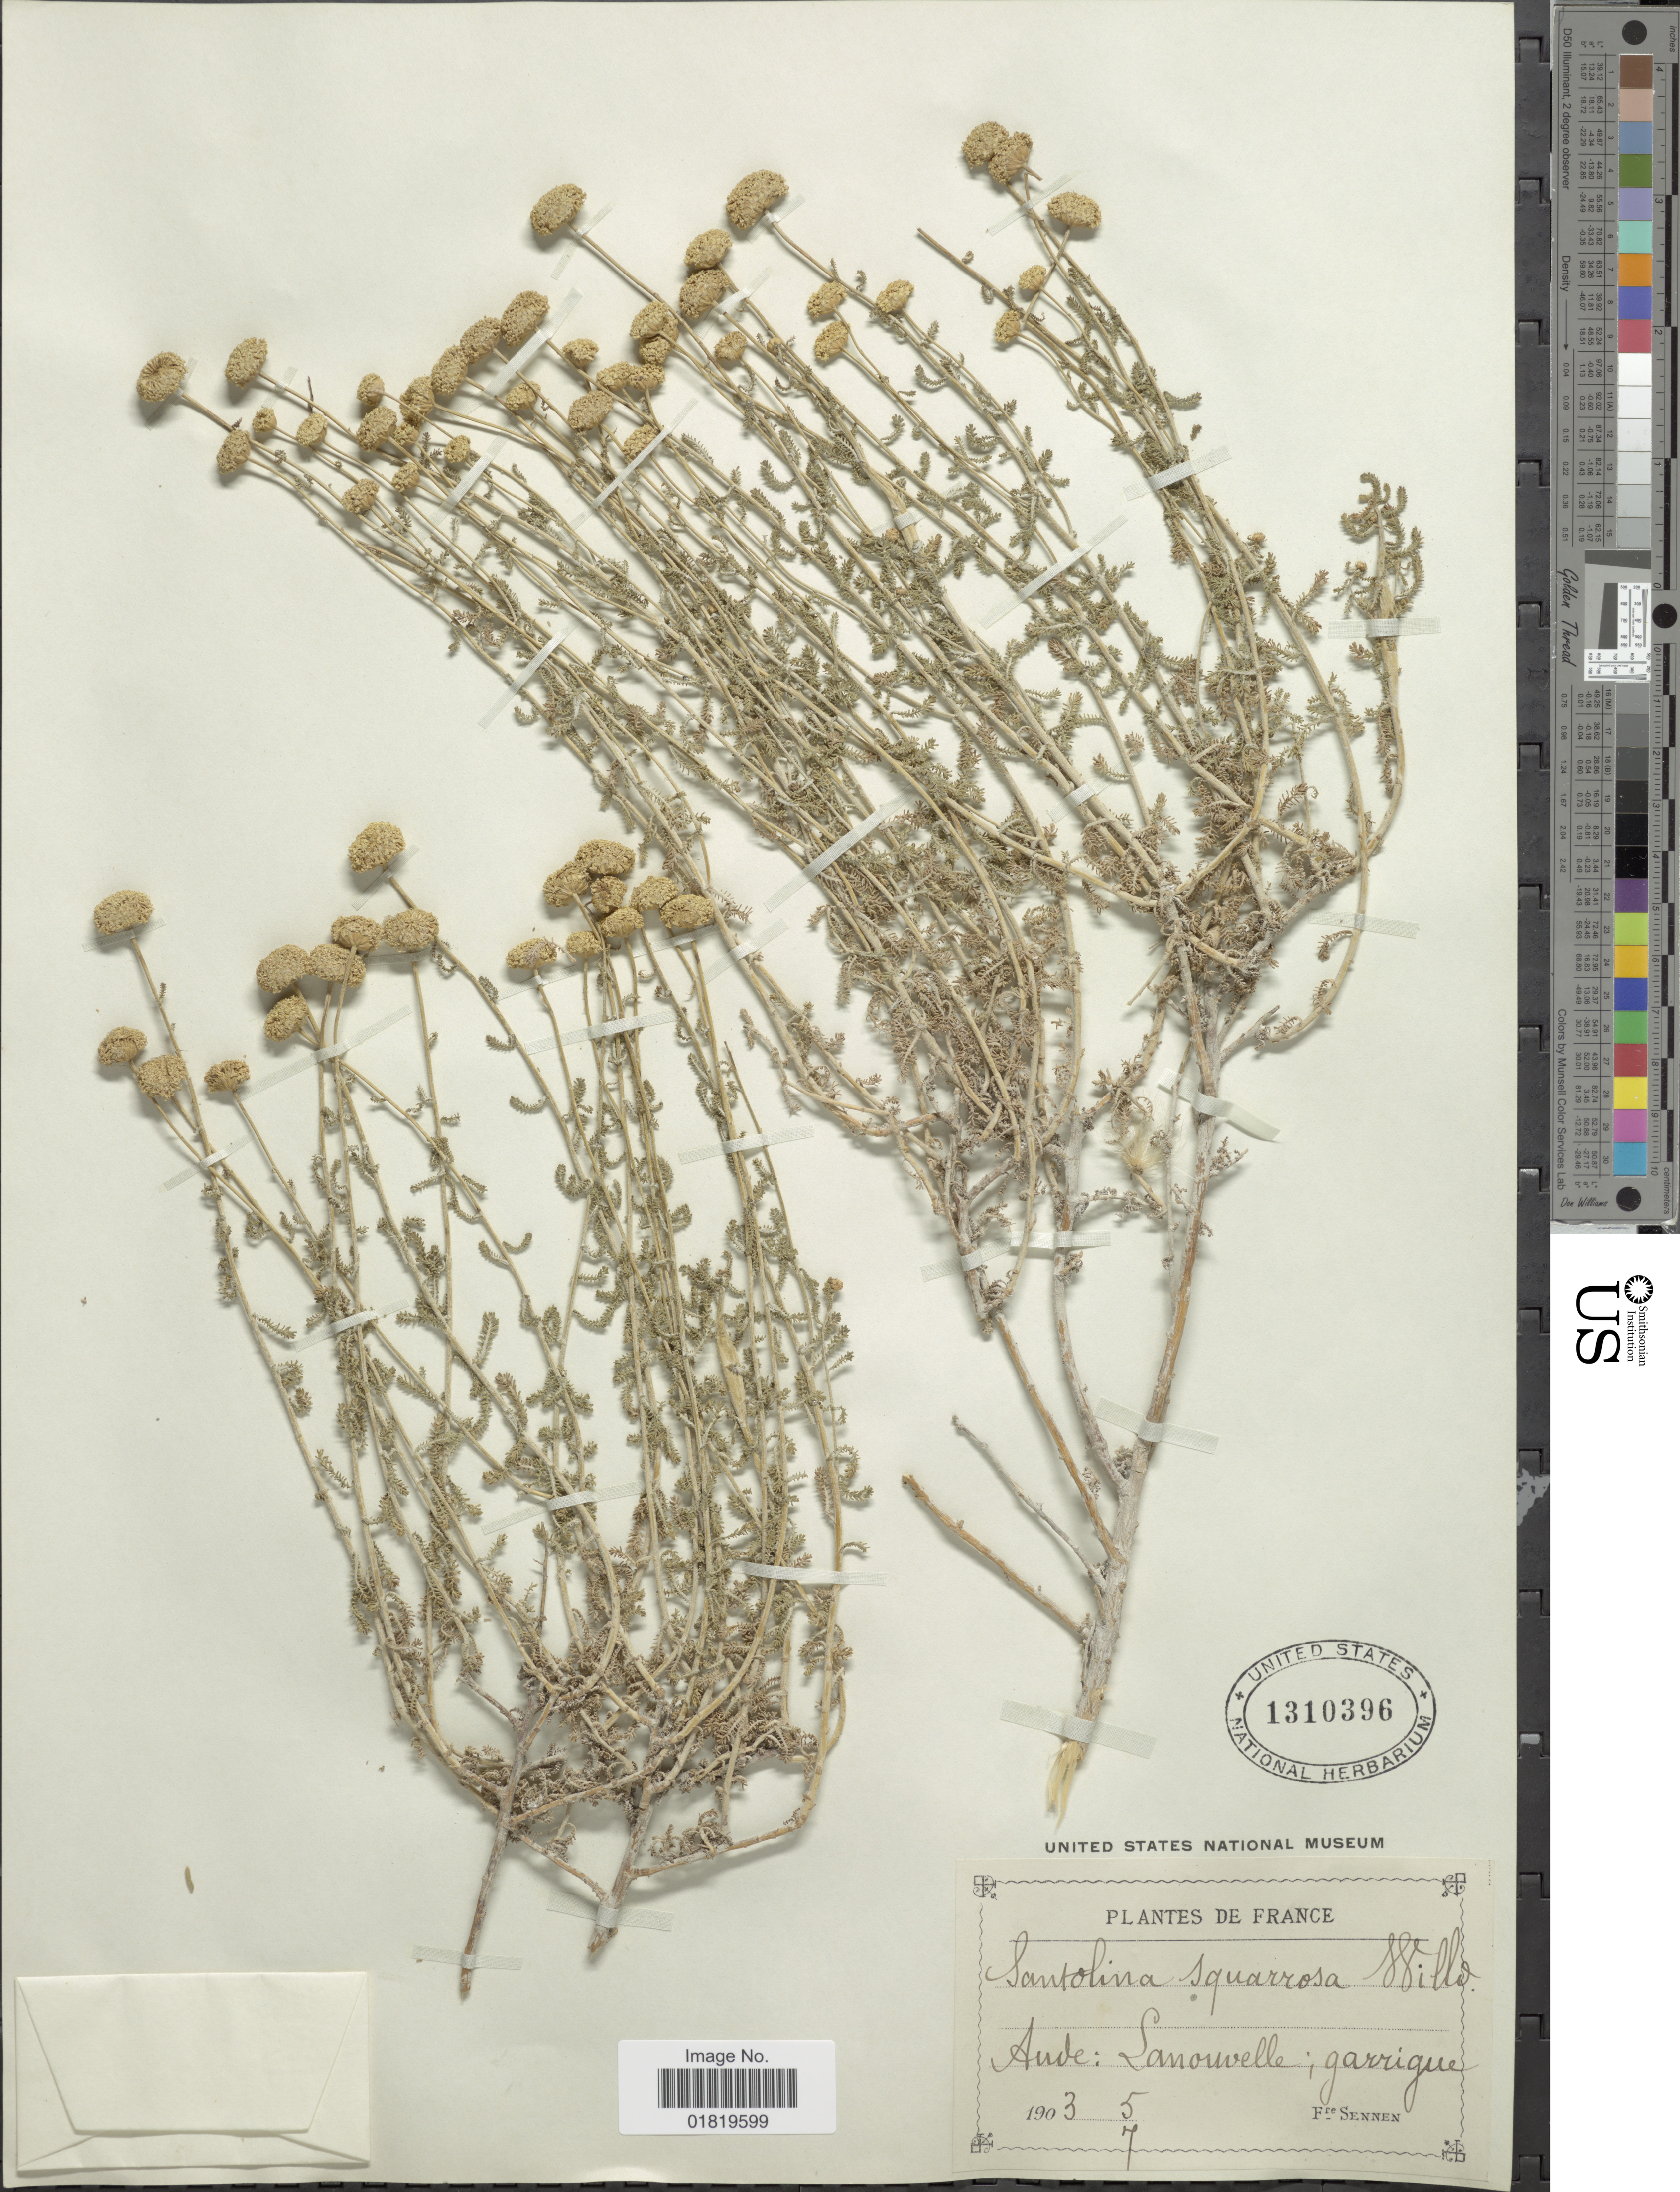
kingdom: Plantae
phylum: Tracheophyta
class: Magnoliopsida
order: Asterales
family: Asteraceae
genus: Santolina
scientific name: Santolina rosmarinifolia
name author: L.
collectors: E. Sennen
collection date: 1903-05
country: France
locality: Lanouvelle; garrigue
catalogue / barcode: US 1310396